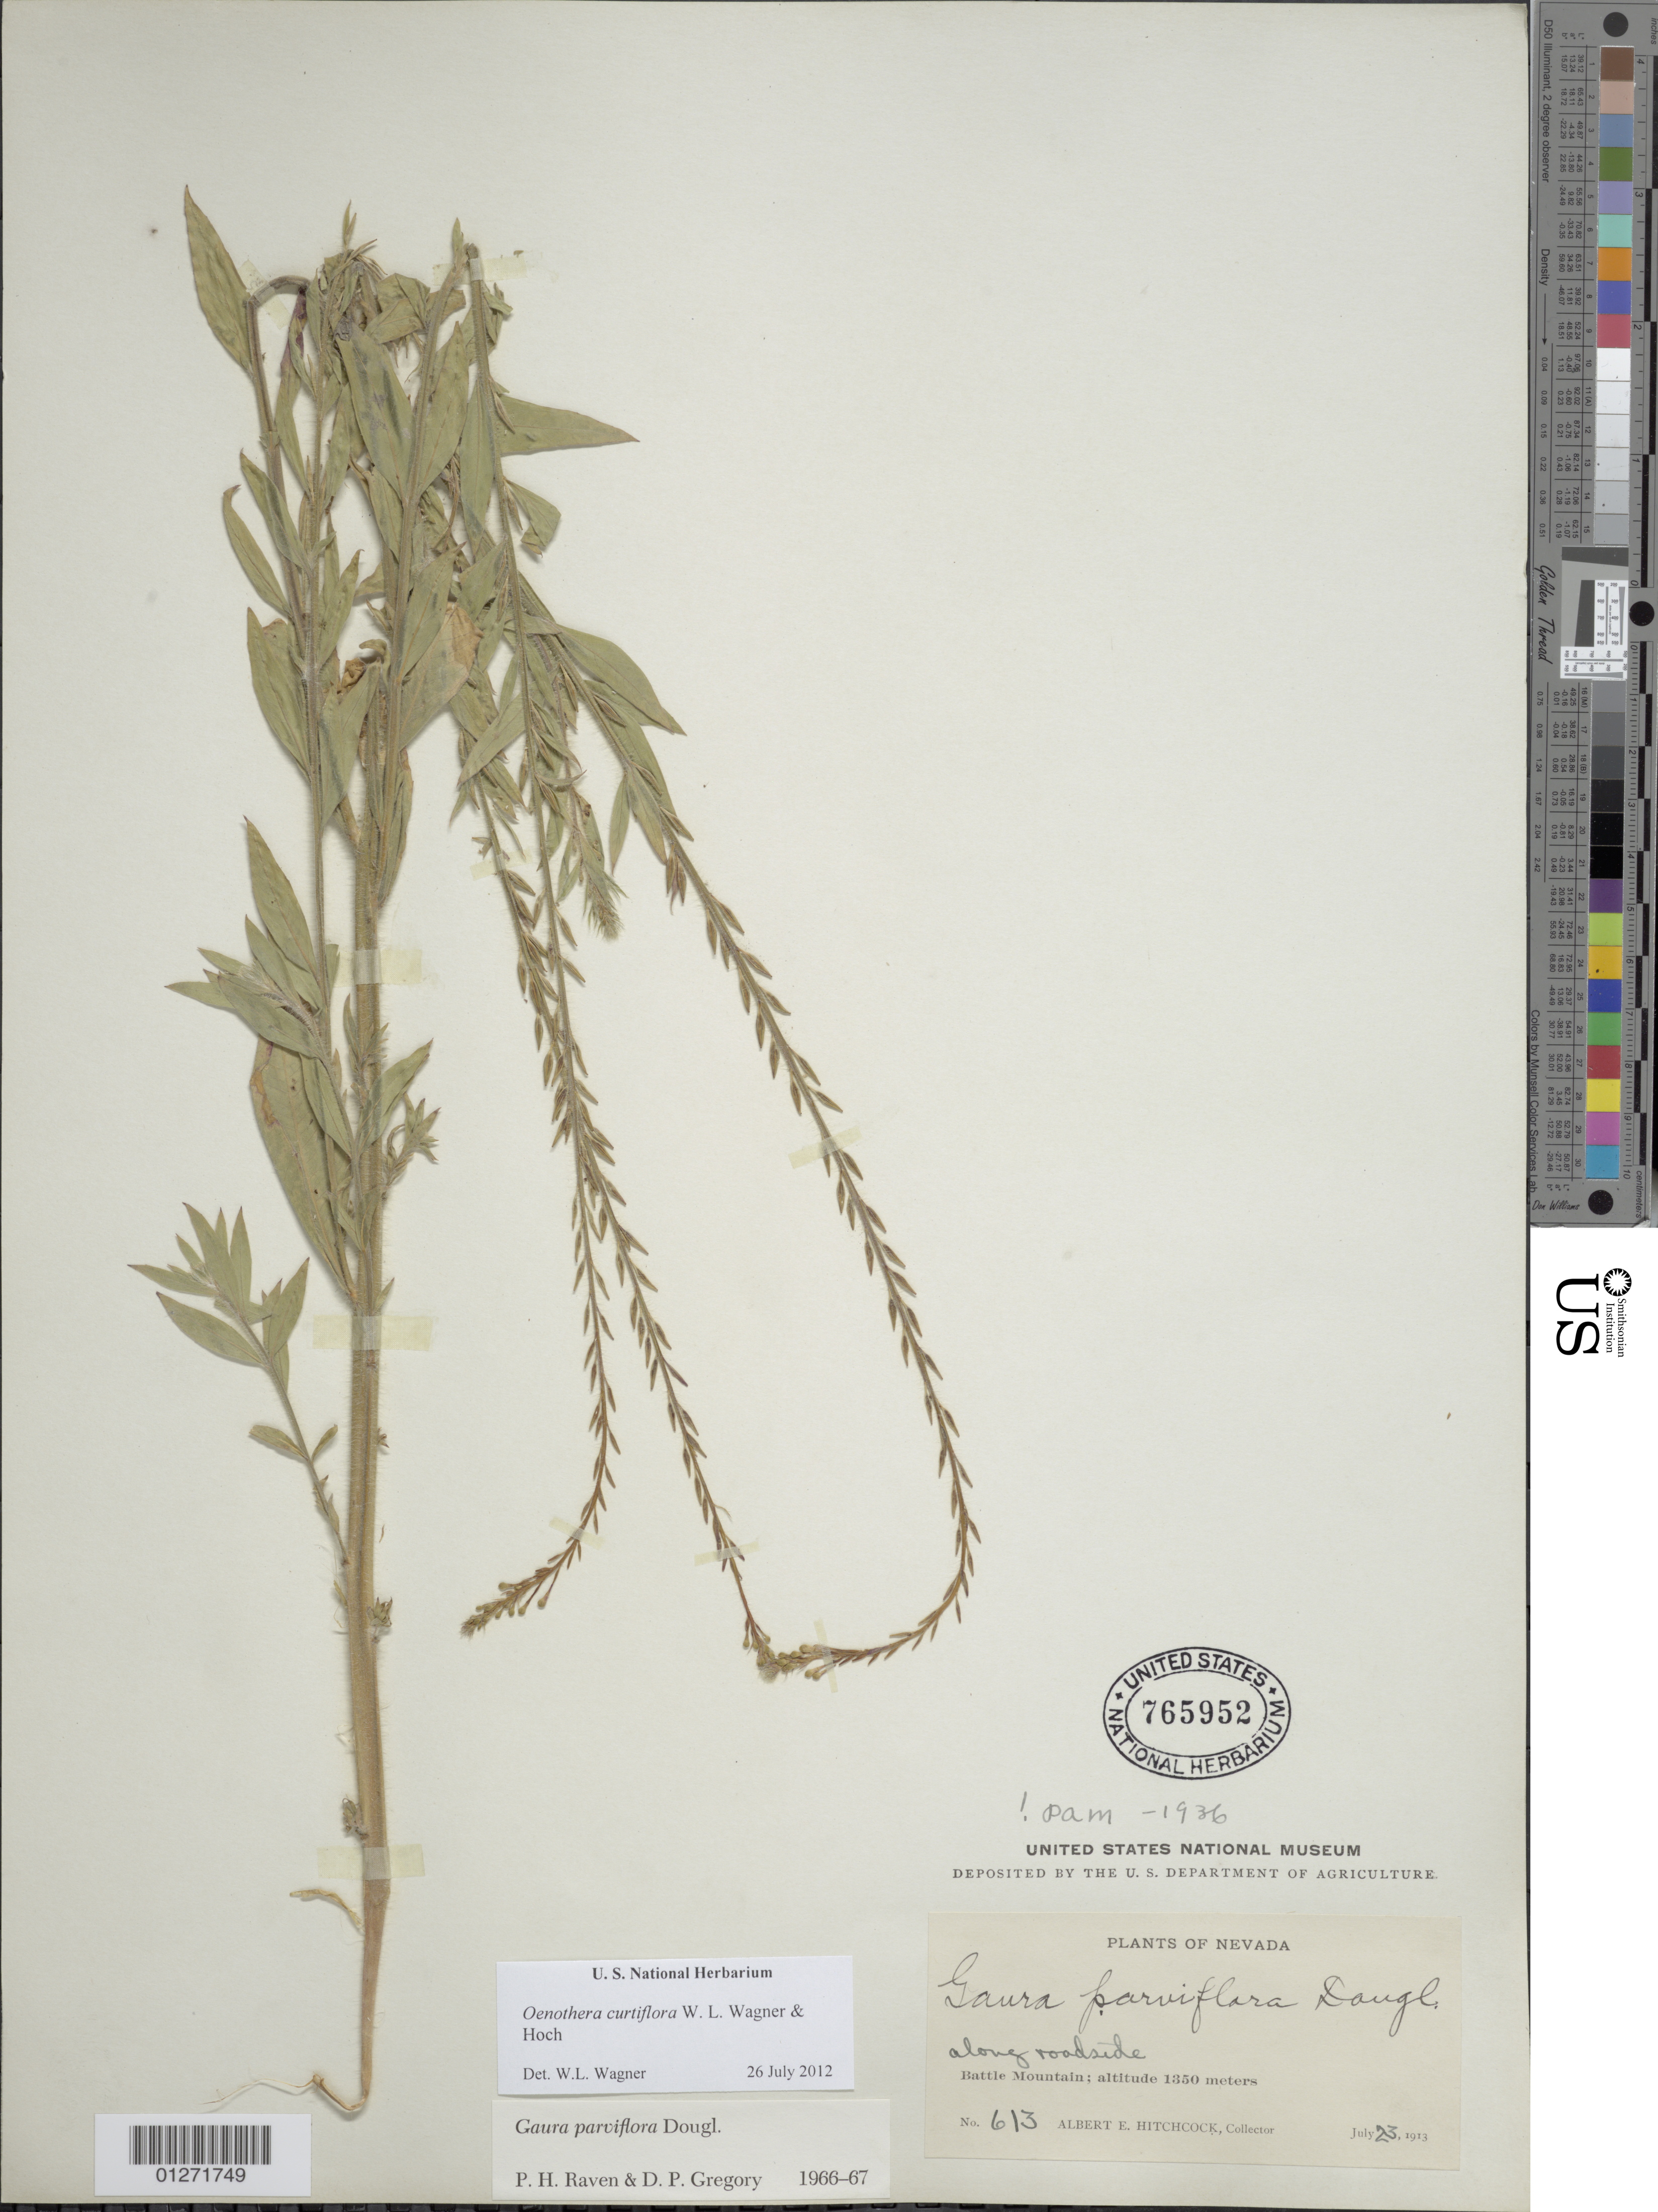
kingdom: Plantae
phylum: Tracheophyta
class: Magnoliopsida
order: Myrtales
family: Onagraceae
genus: Oenothera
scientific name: Oenothera curtiflora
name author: W.L. Wagner & Hoch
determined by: Wagner, W. L., (BOT), Smithsonian Institution - National Museum of Natural History (UNITED STATES)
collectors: A. S. Hitchcock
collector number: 613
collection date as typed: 23 Jul 1913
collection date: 1913-07-23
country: United States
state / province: Nevada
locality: Battle Mountain along roadside.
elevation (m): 1350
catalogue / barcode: US 765952